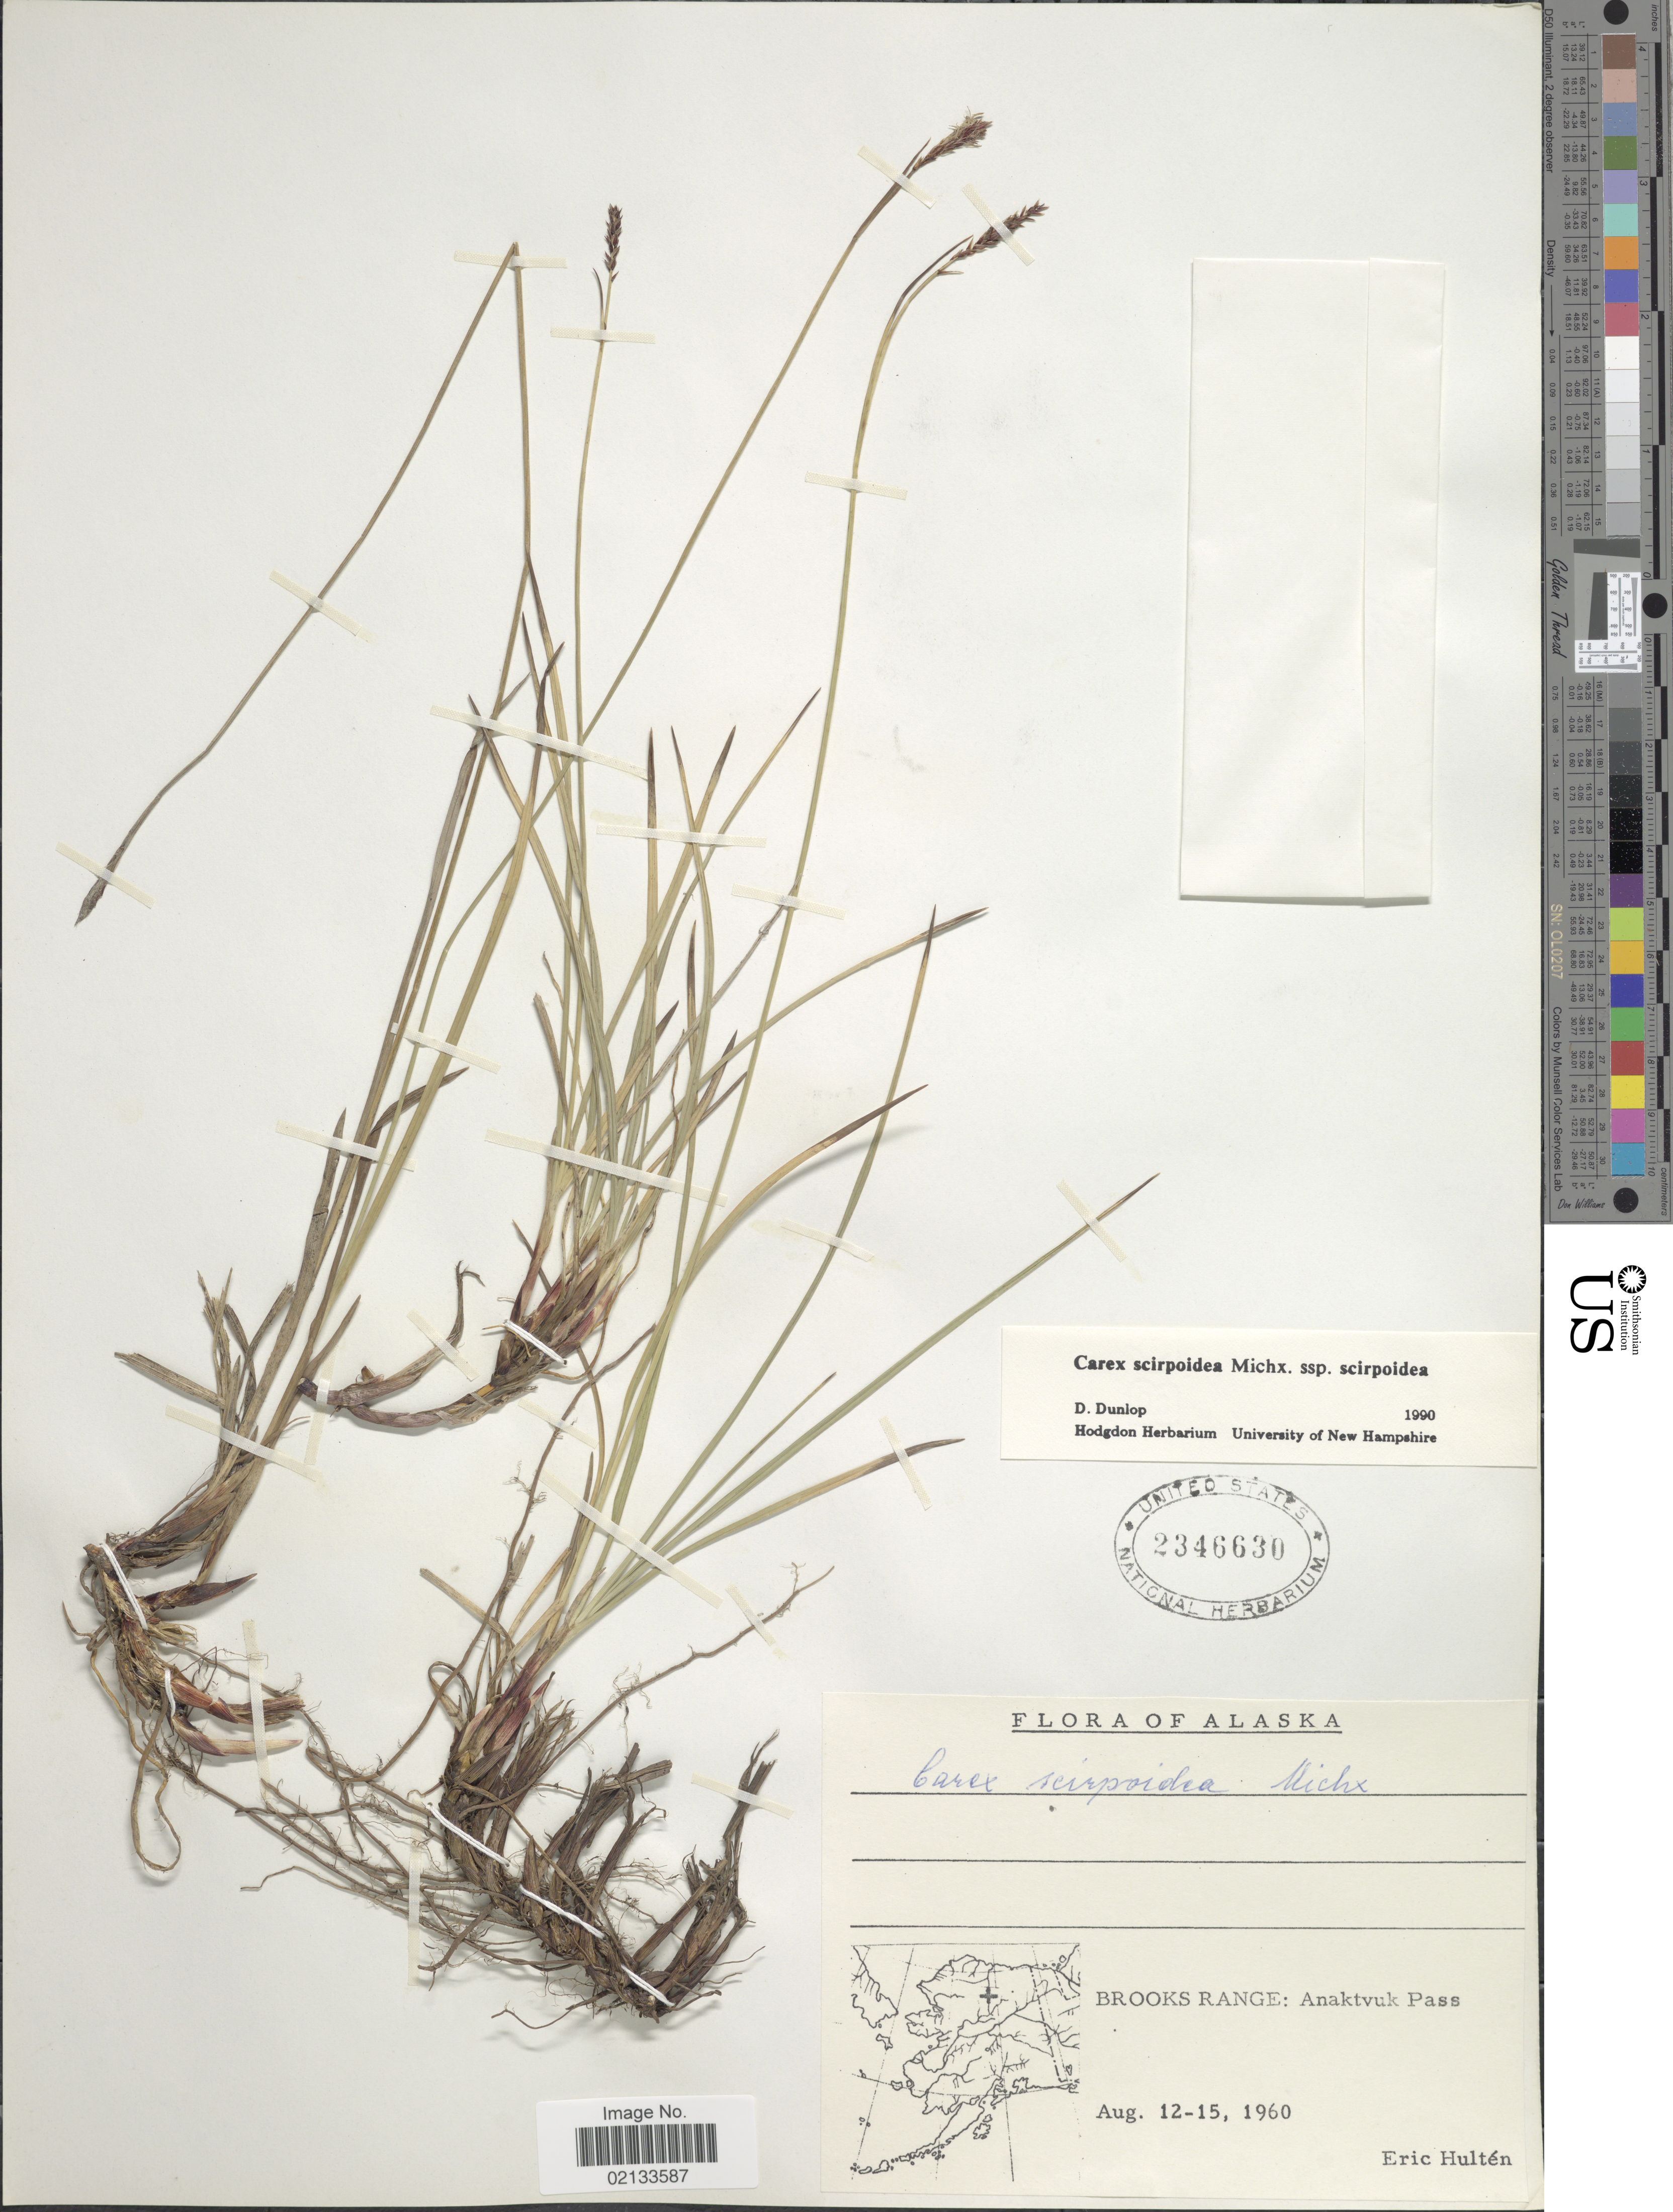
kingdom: Plantae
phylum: Tracheophyta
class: Liliopsida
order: Poales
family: Cyperaceae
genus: Carex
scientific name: Carex scirpoidea subsp. scirpoidea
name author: Michx.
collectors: E. G. Hultén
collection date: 1960-08-12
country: United States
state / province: Alaska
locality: Brooks Range: Anaktvuk Pass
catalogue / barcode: US 2346630